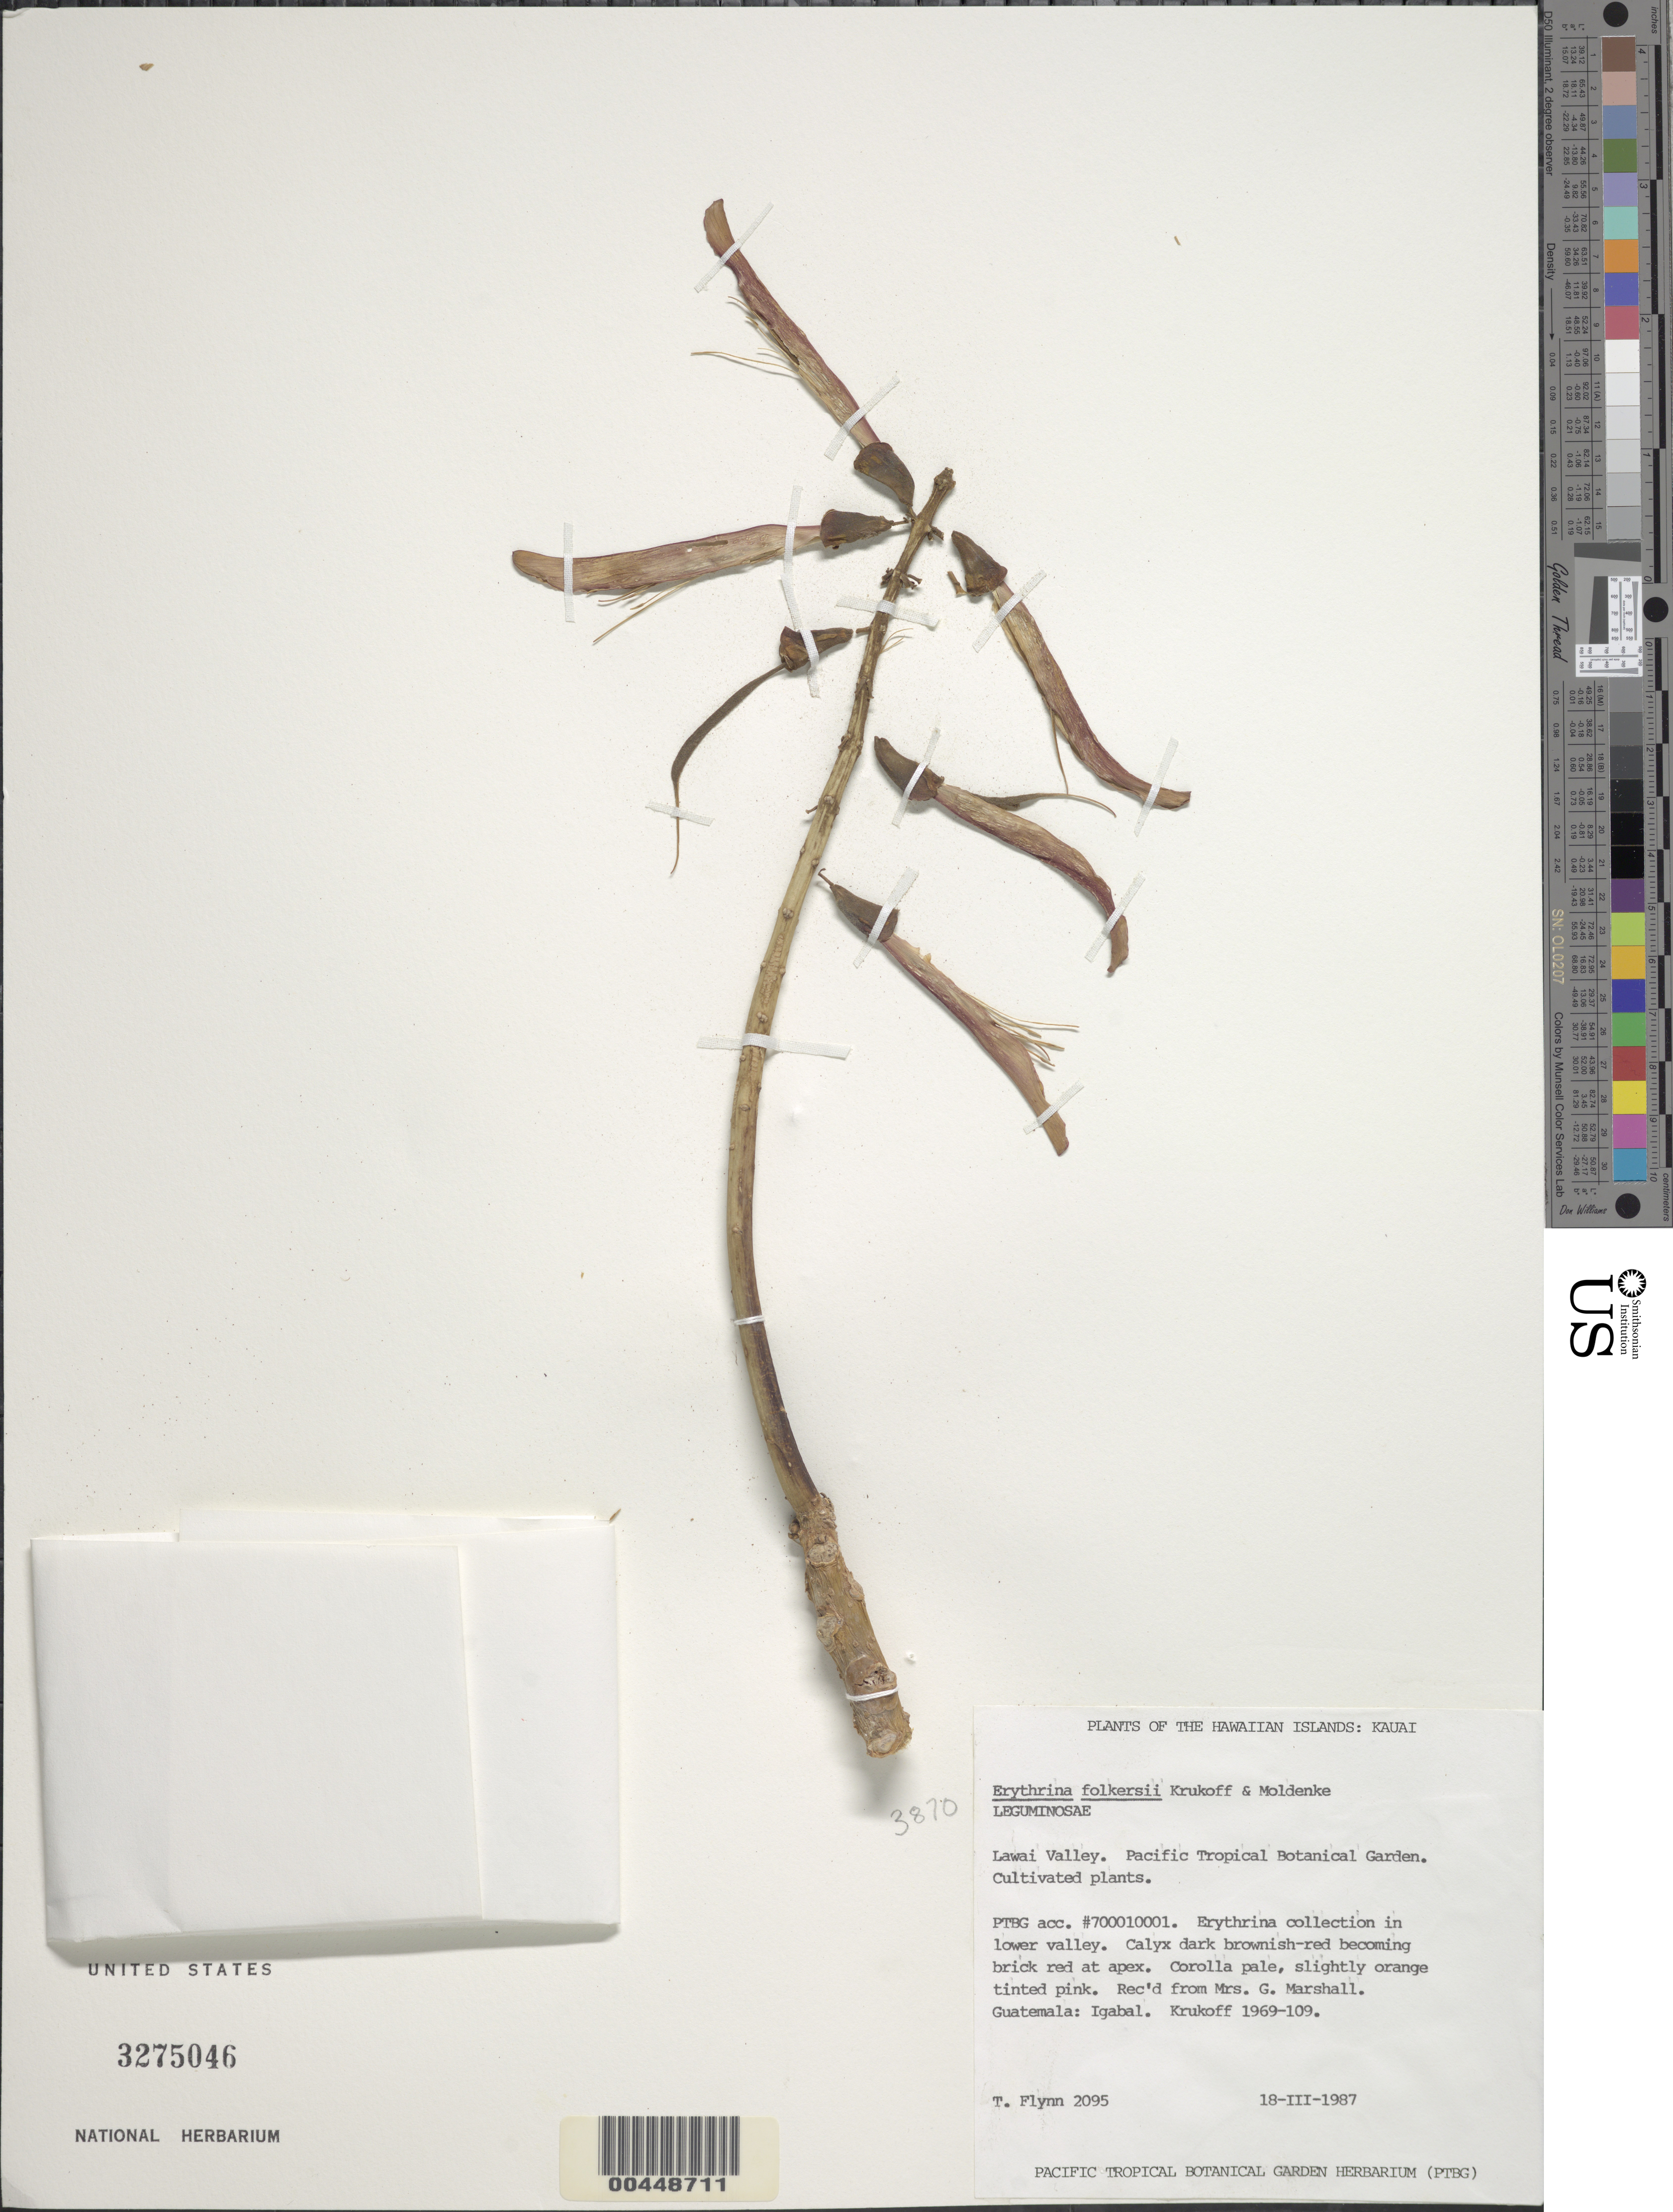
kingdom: Plantae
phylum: Tracheophyta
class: Magnoliopsida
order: Fabales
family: Fabaceae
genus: Erythrina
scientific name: Erythrina folkersii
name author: Krukoff & Moldenke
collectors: T. W. Flynn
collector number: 2095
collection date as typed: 18 Mar 1987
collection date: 1987-03-18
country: United States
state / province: Hawaii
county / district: Kauai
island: Kaua'i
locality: Lawai Valley, Pacific Tropical Botanical Garden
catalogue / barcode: US 3275046